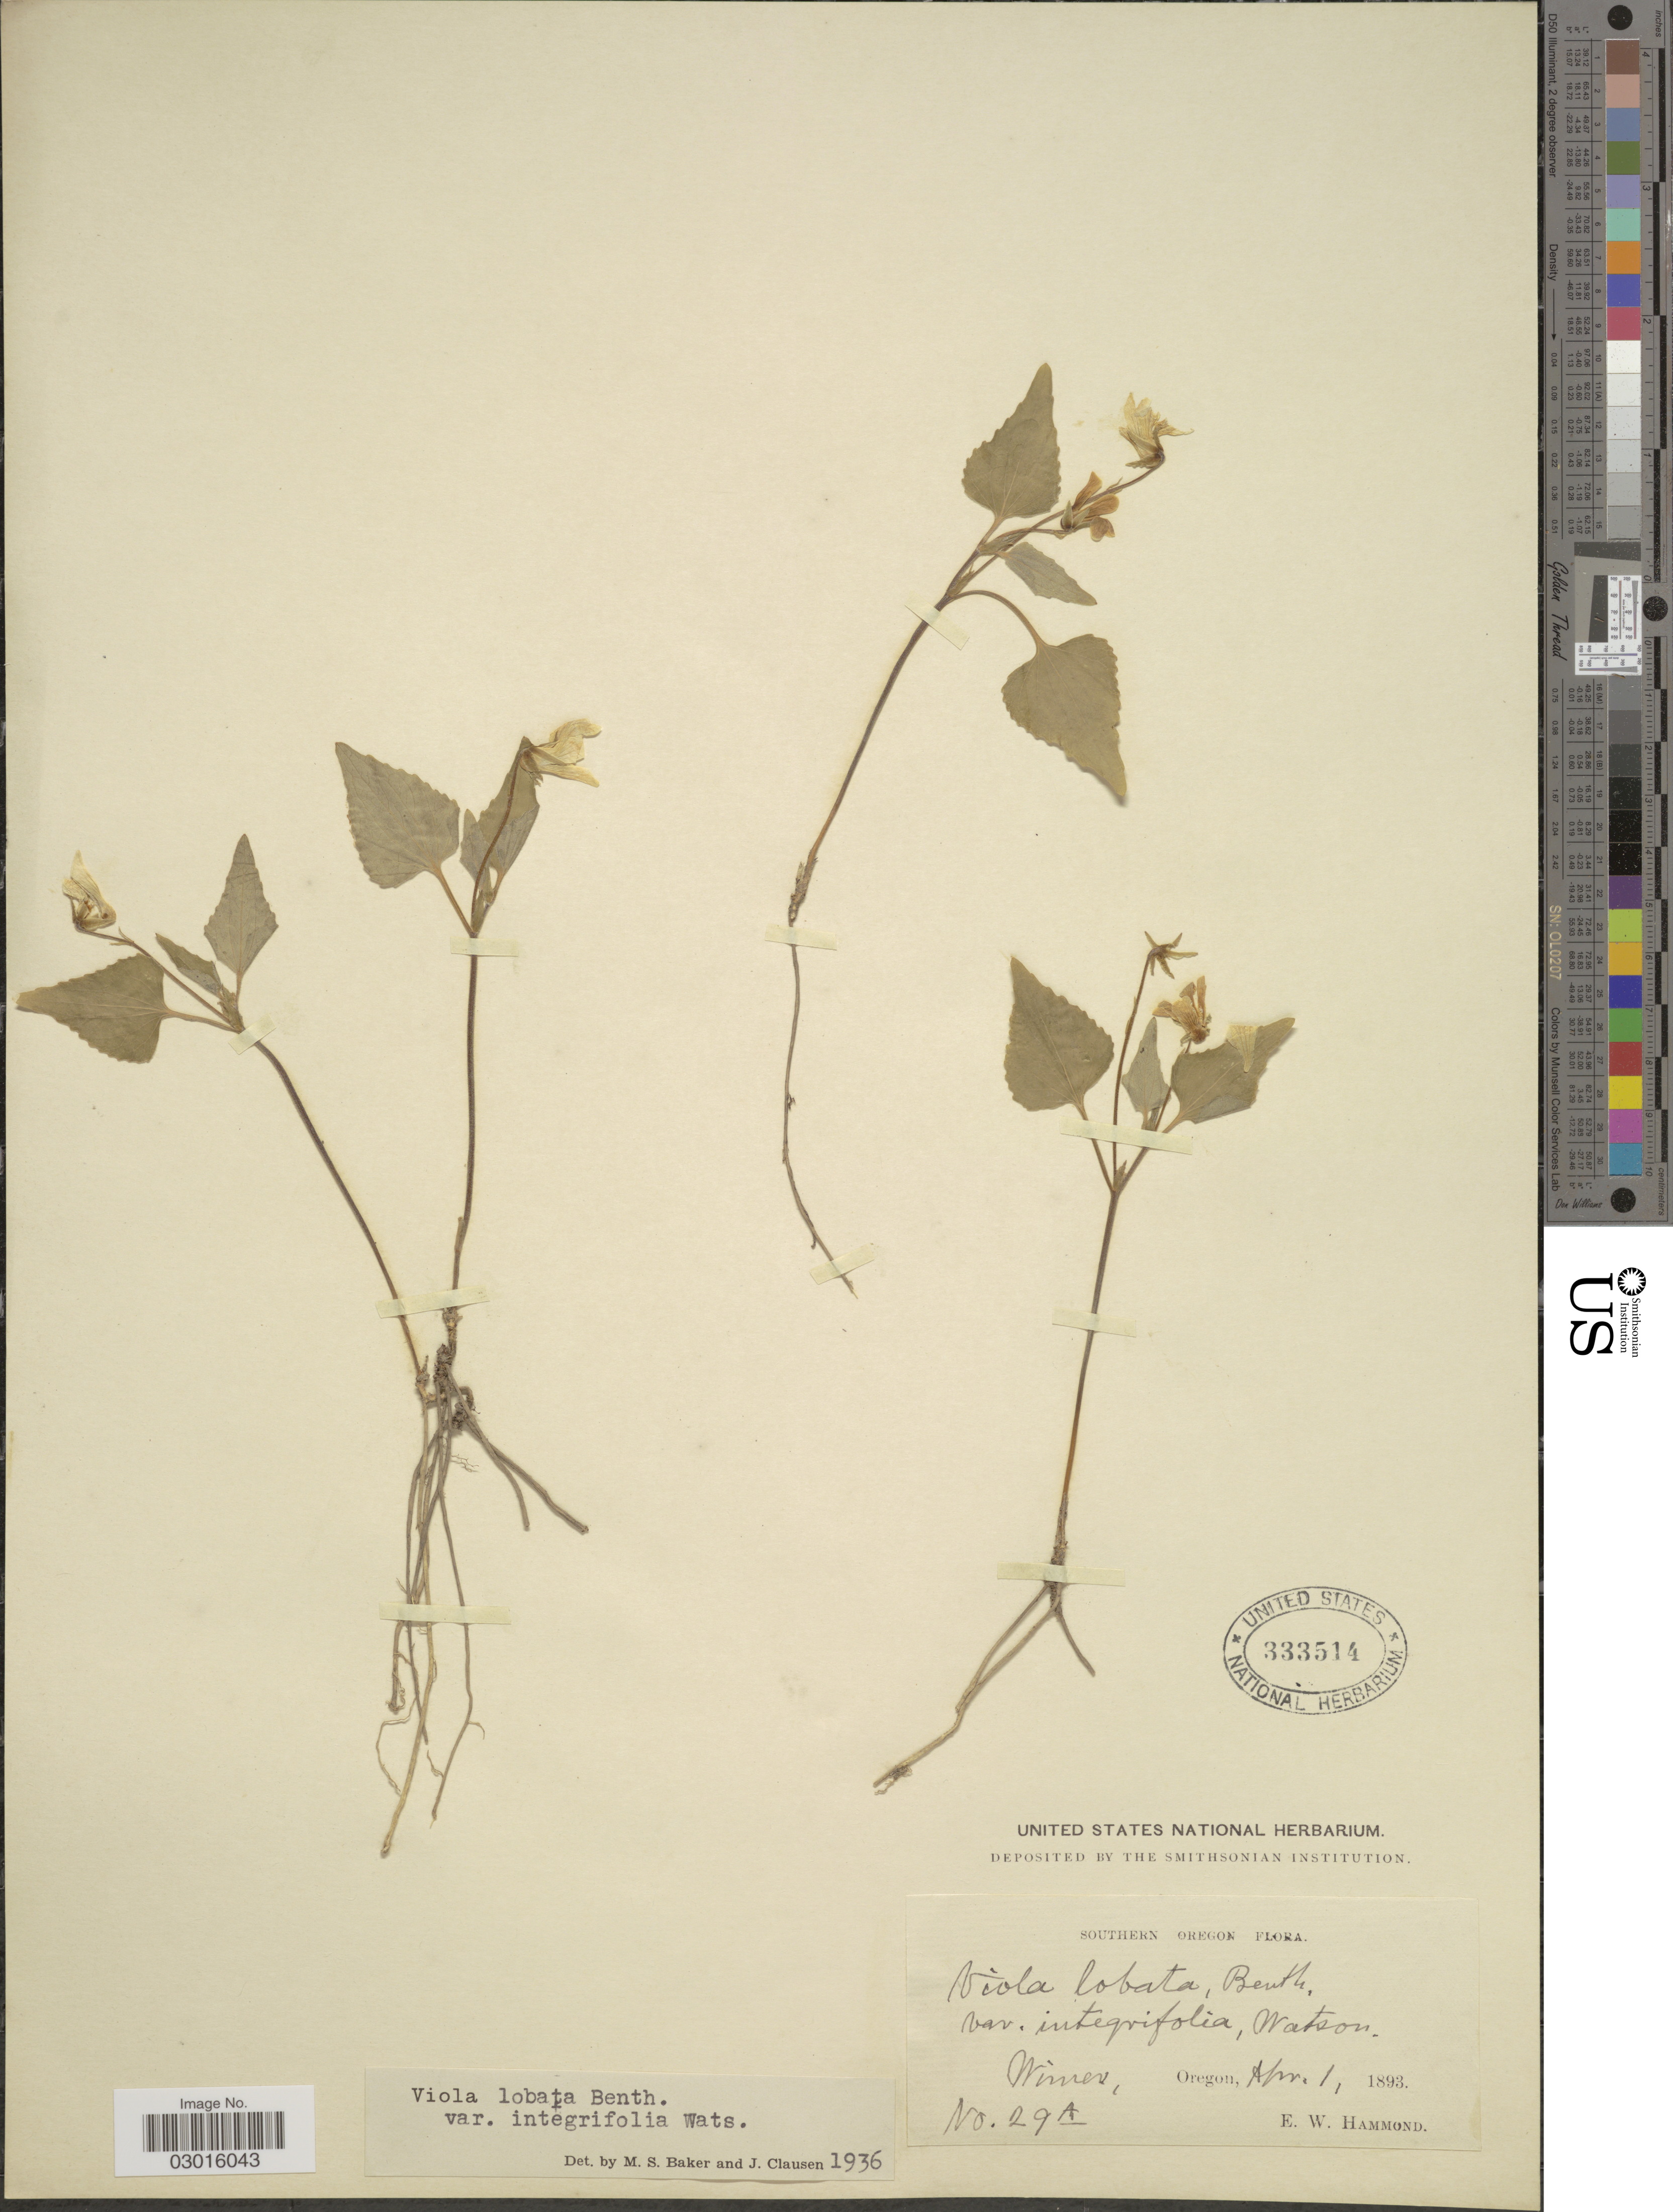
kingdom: Plantae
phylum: Tracheophyta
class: Magnoliopsida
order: Malpighiales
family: Violaceae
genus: Viola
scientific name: Viola lobata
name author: Benth.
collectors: E. Hammond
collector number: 29A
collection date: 1893-04-01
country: United States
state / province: Oregon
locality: Southern Oregon, Wimer.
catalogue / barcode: US 333514